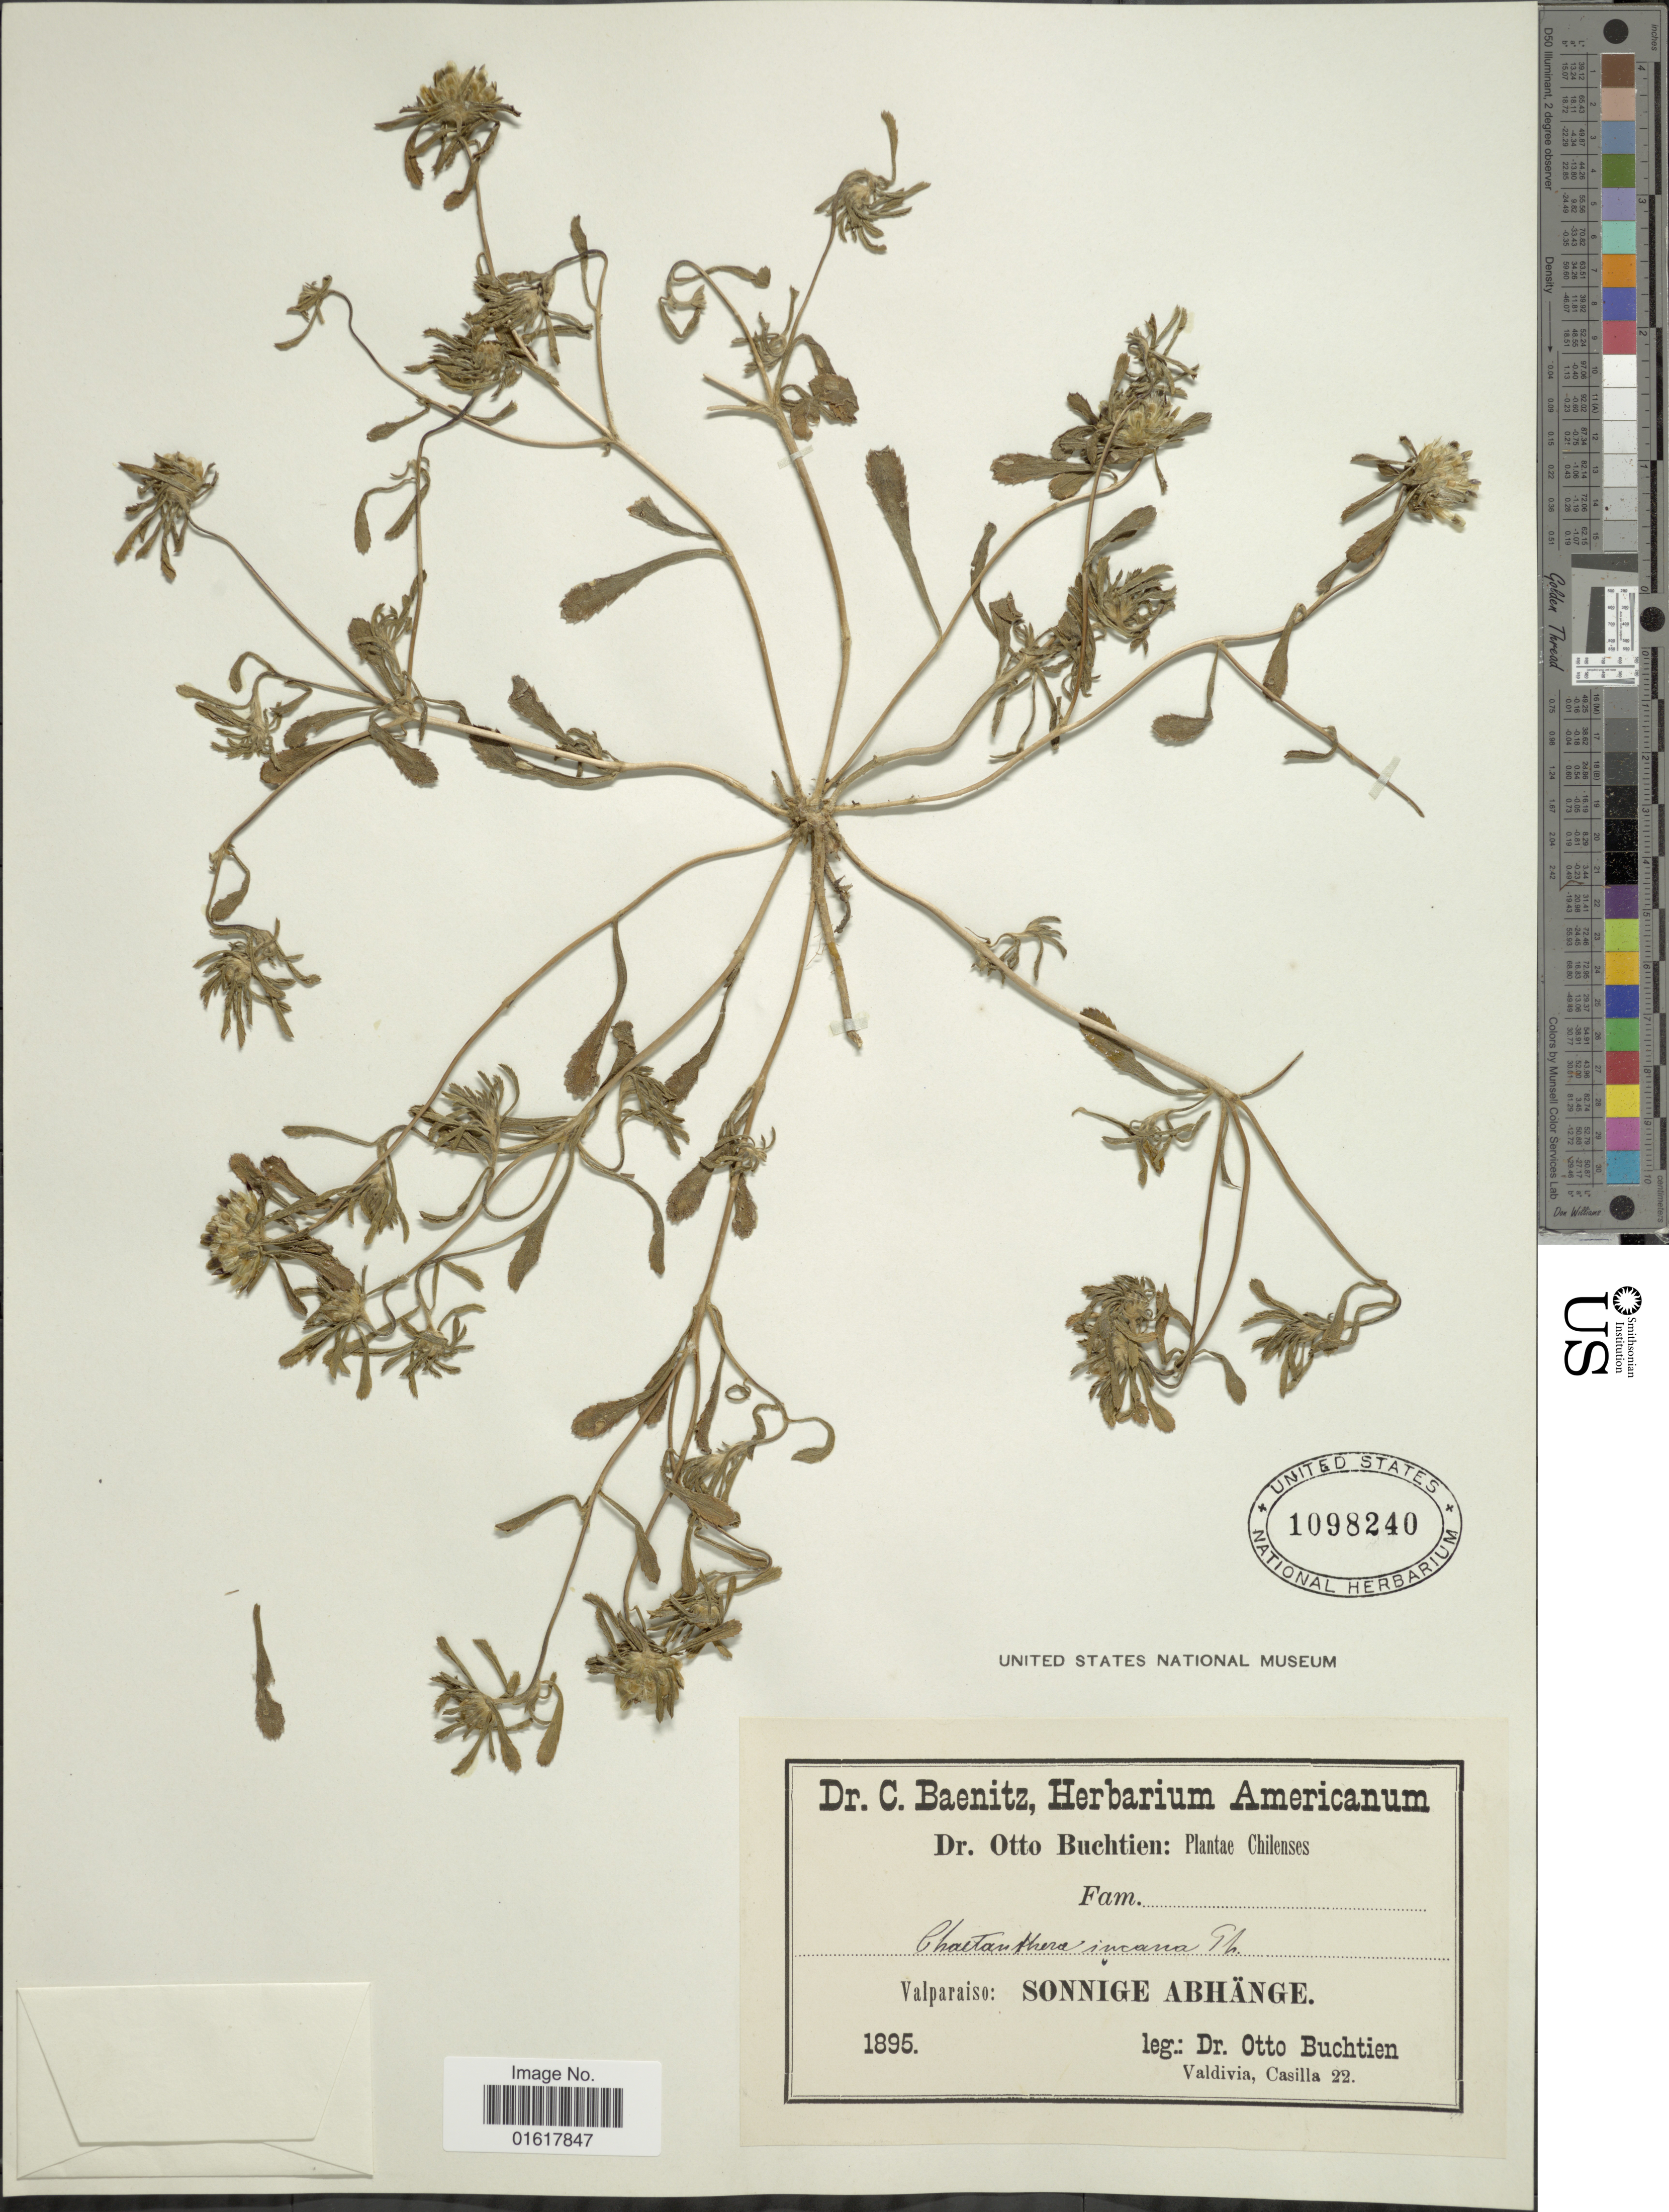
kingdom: Plantae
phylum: Tracheophyta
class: Magnoliopsida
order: Asterales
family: Asteraceae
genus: Chaetanthera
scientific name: Chaetanthera incana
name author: Poepp. ex Less.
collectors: O. Buchtien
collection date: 1895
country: Chile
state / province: Valparaíso (V)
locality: Sonnige Abhänge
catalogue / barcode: US 1098240